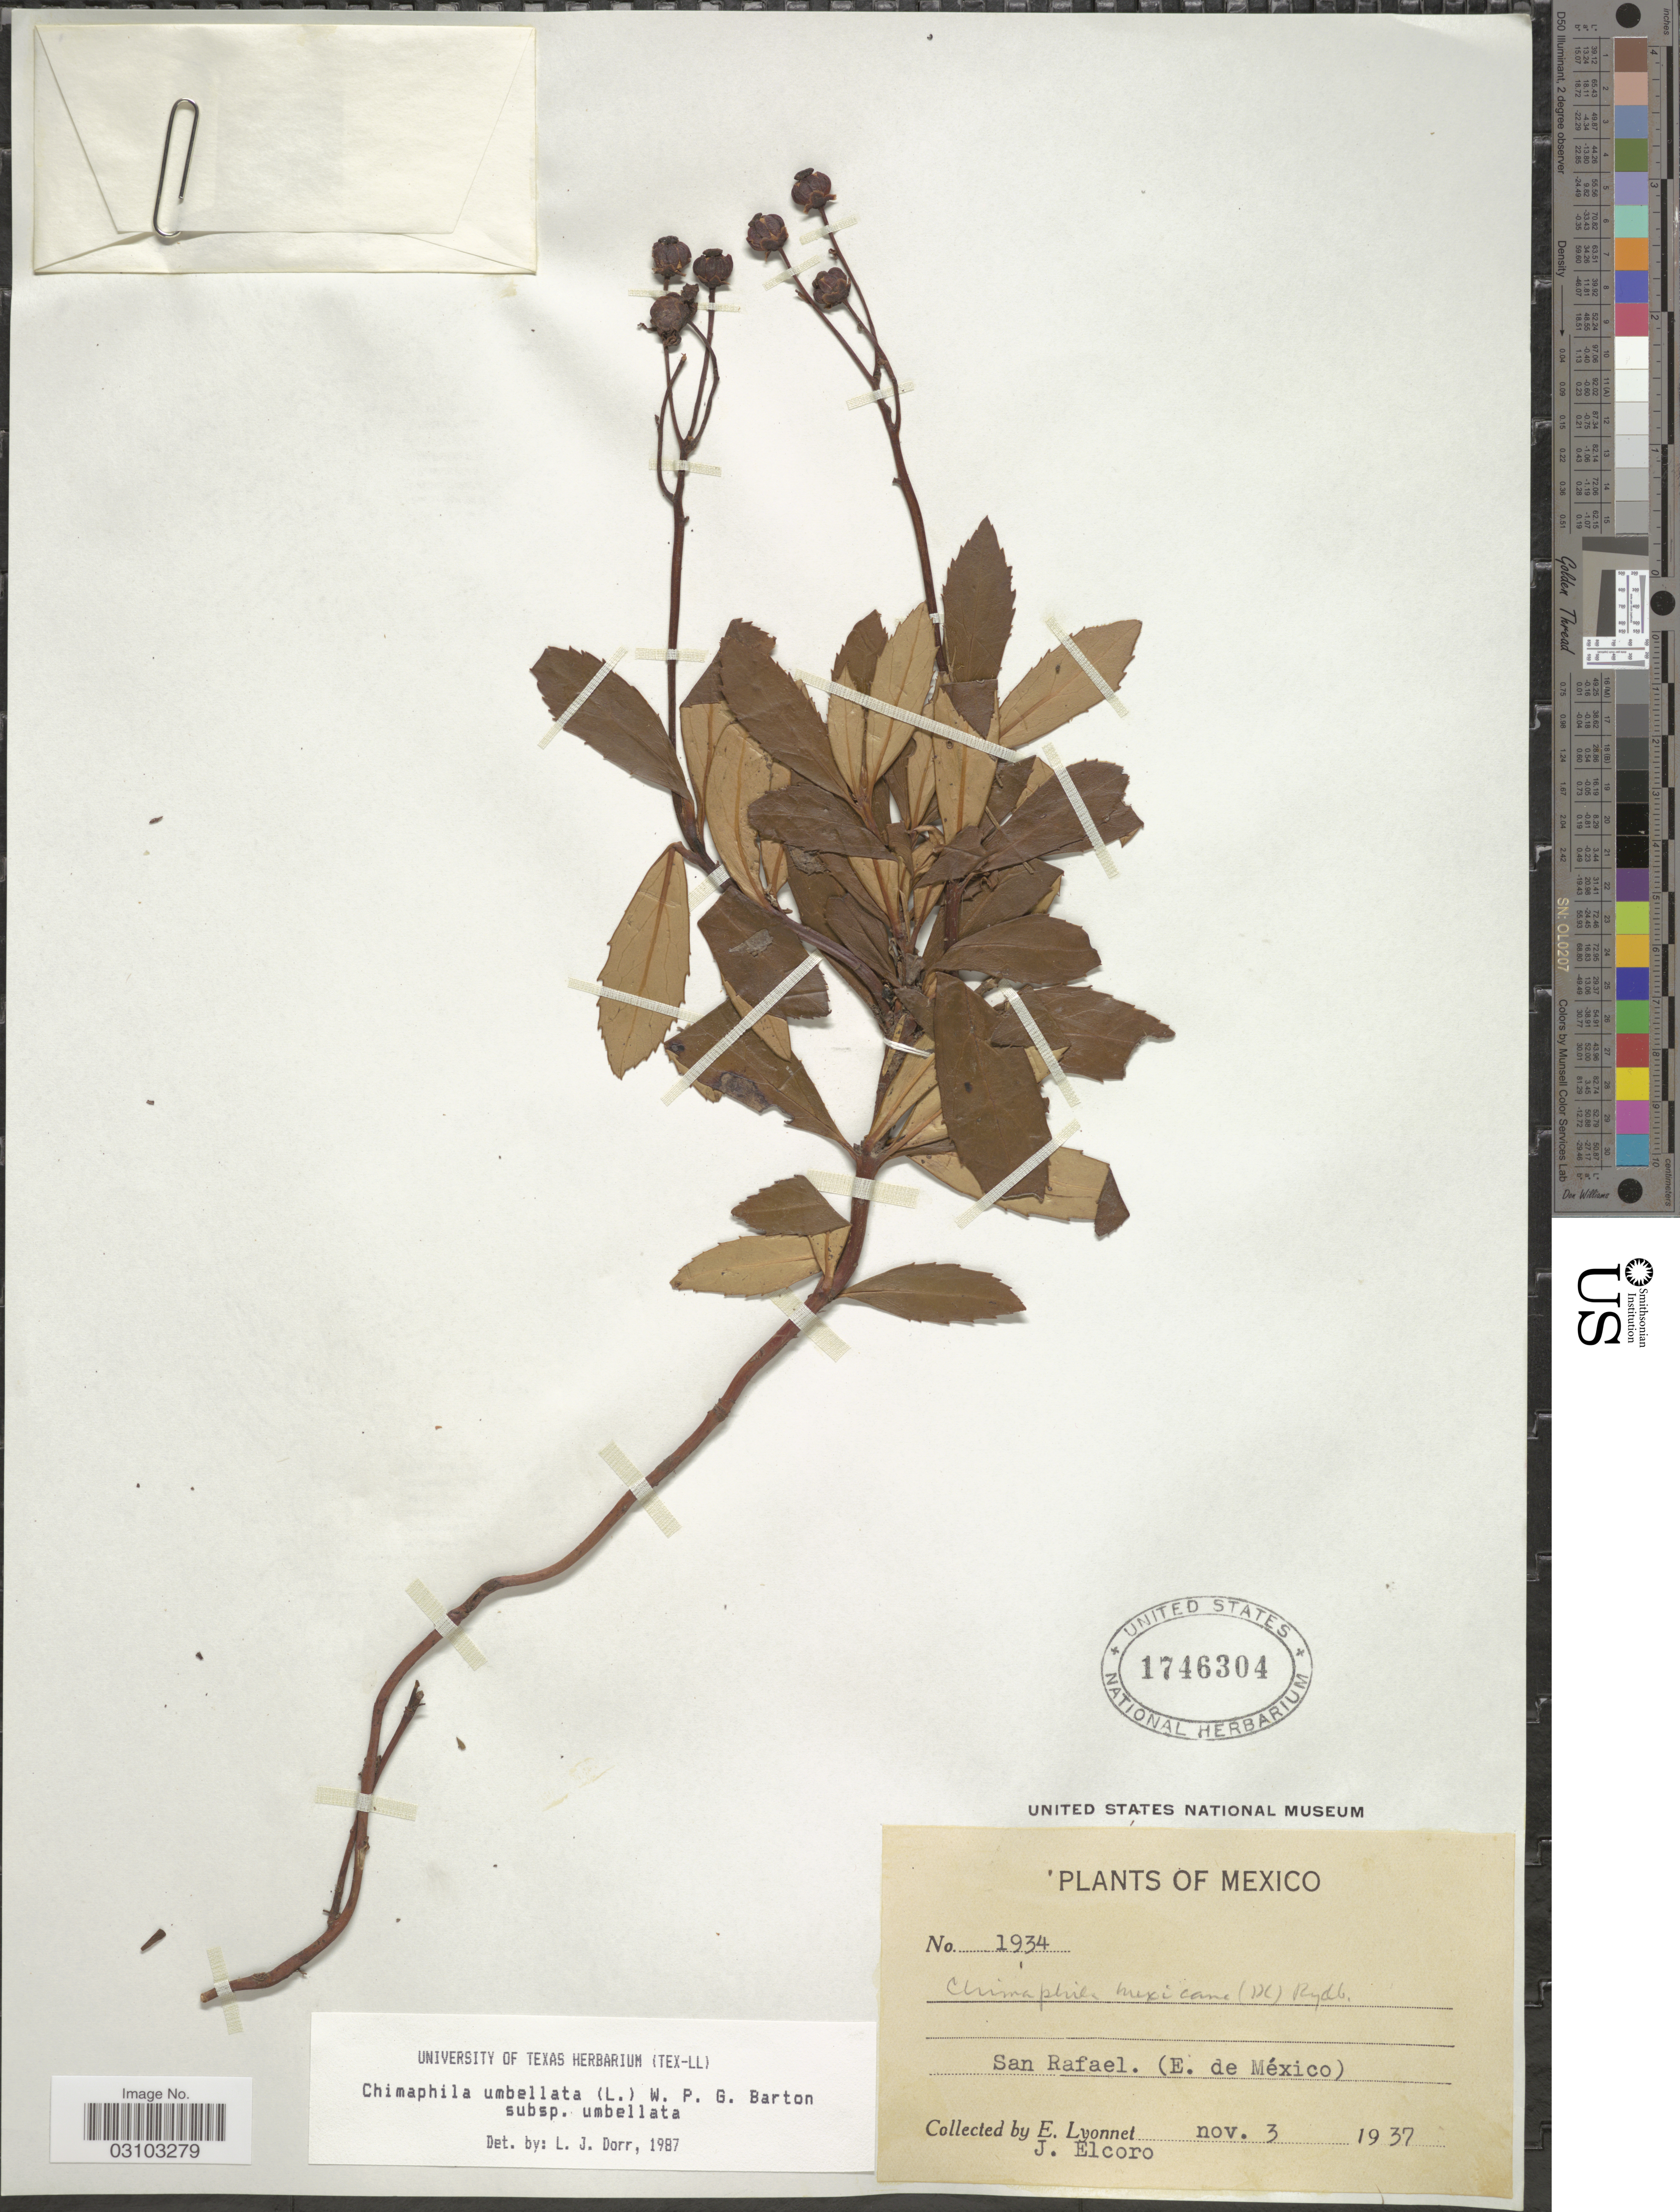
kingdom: Plantae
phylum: Tracheophyta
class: Magnoliopsida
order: Ericales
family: Ericaceae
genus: Chimaphila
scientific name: Chimaphila umbellata subsp. umbellata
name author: (L.) W.P.C. Barton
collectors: E. Lyonnet & J. Elcoro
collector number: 1934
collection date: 1937-11-03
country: Mexico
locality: San Rafael. (E. de México).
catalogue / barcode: US 1746304